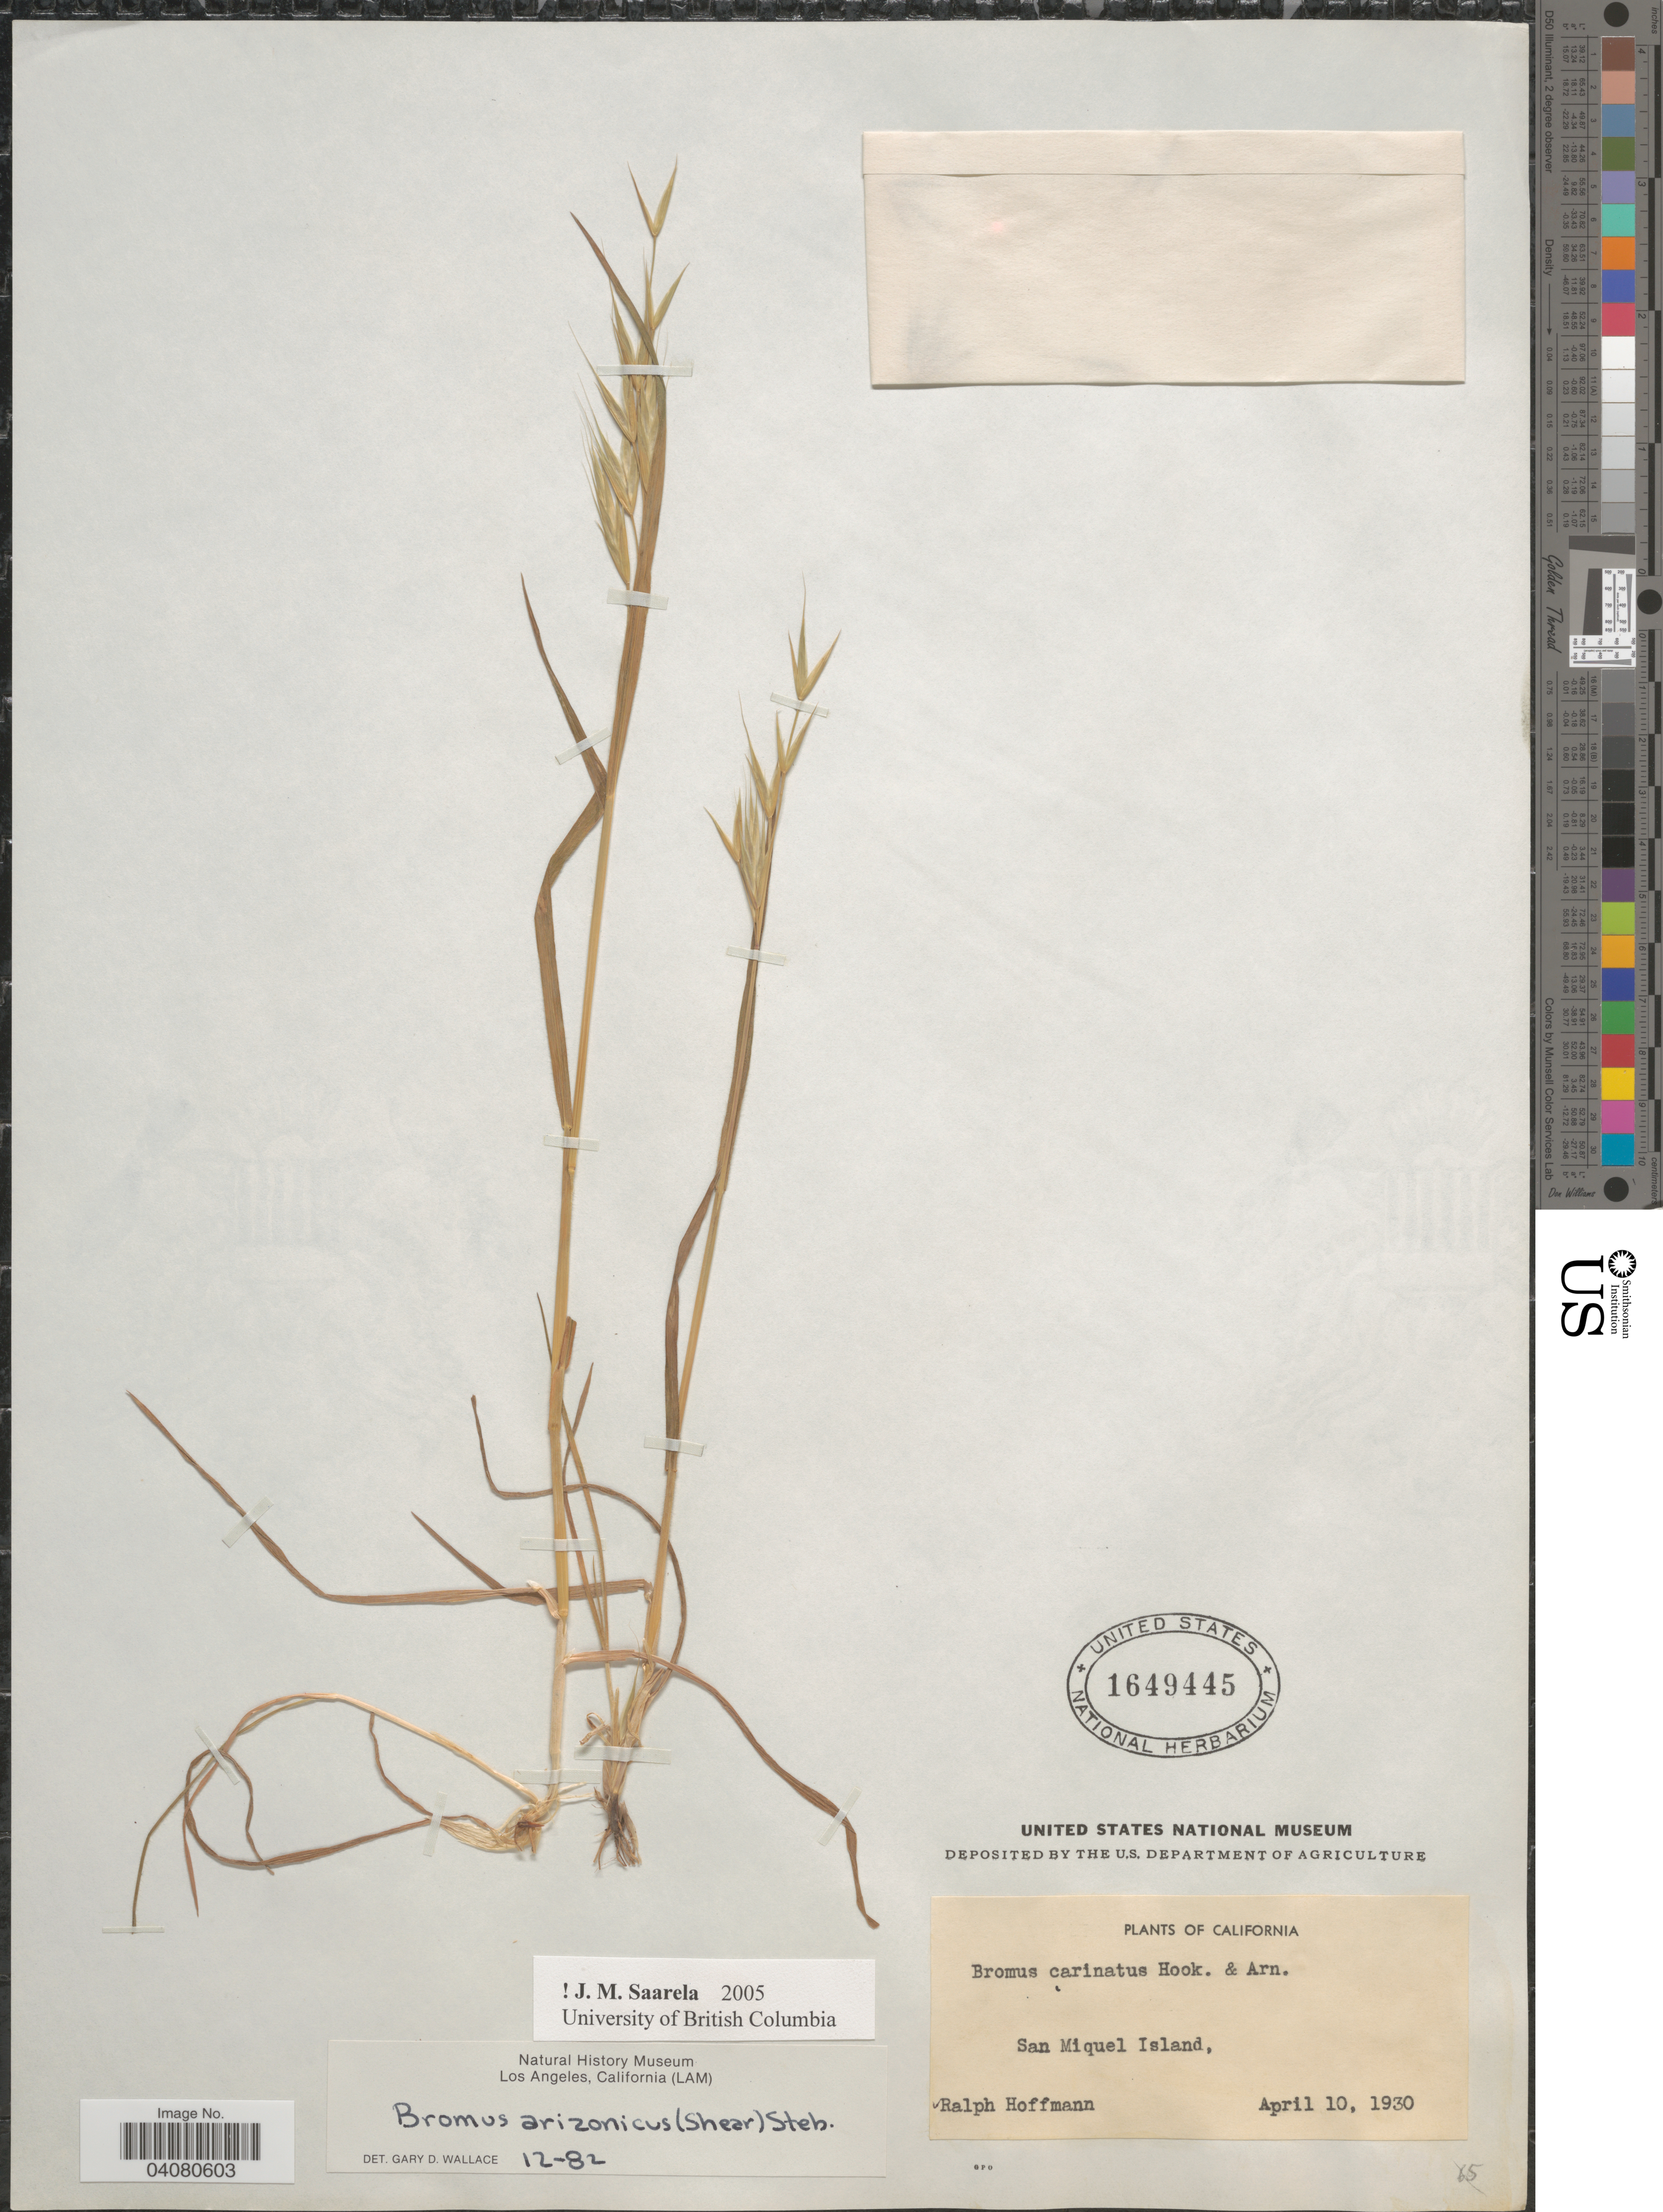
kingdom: Plantae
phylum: Tracheophyta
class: Liliopsida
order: Poales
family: Poaceae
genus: Bromus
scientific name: Bromus arizonicus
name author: (Shear) Stebbins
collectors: R. Hoffmann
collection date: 1930-04-10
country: United States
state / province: California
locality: San Miquel Island.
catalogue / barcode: US 1649445